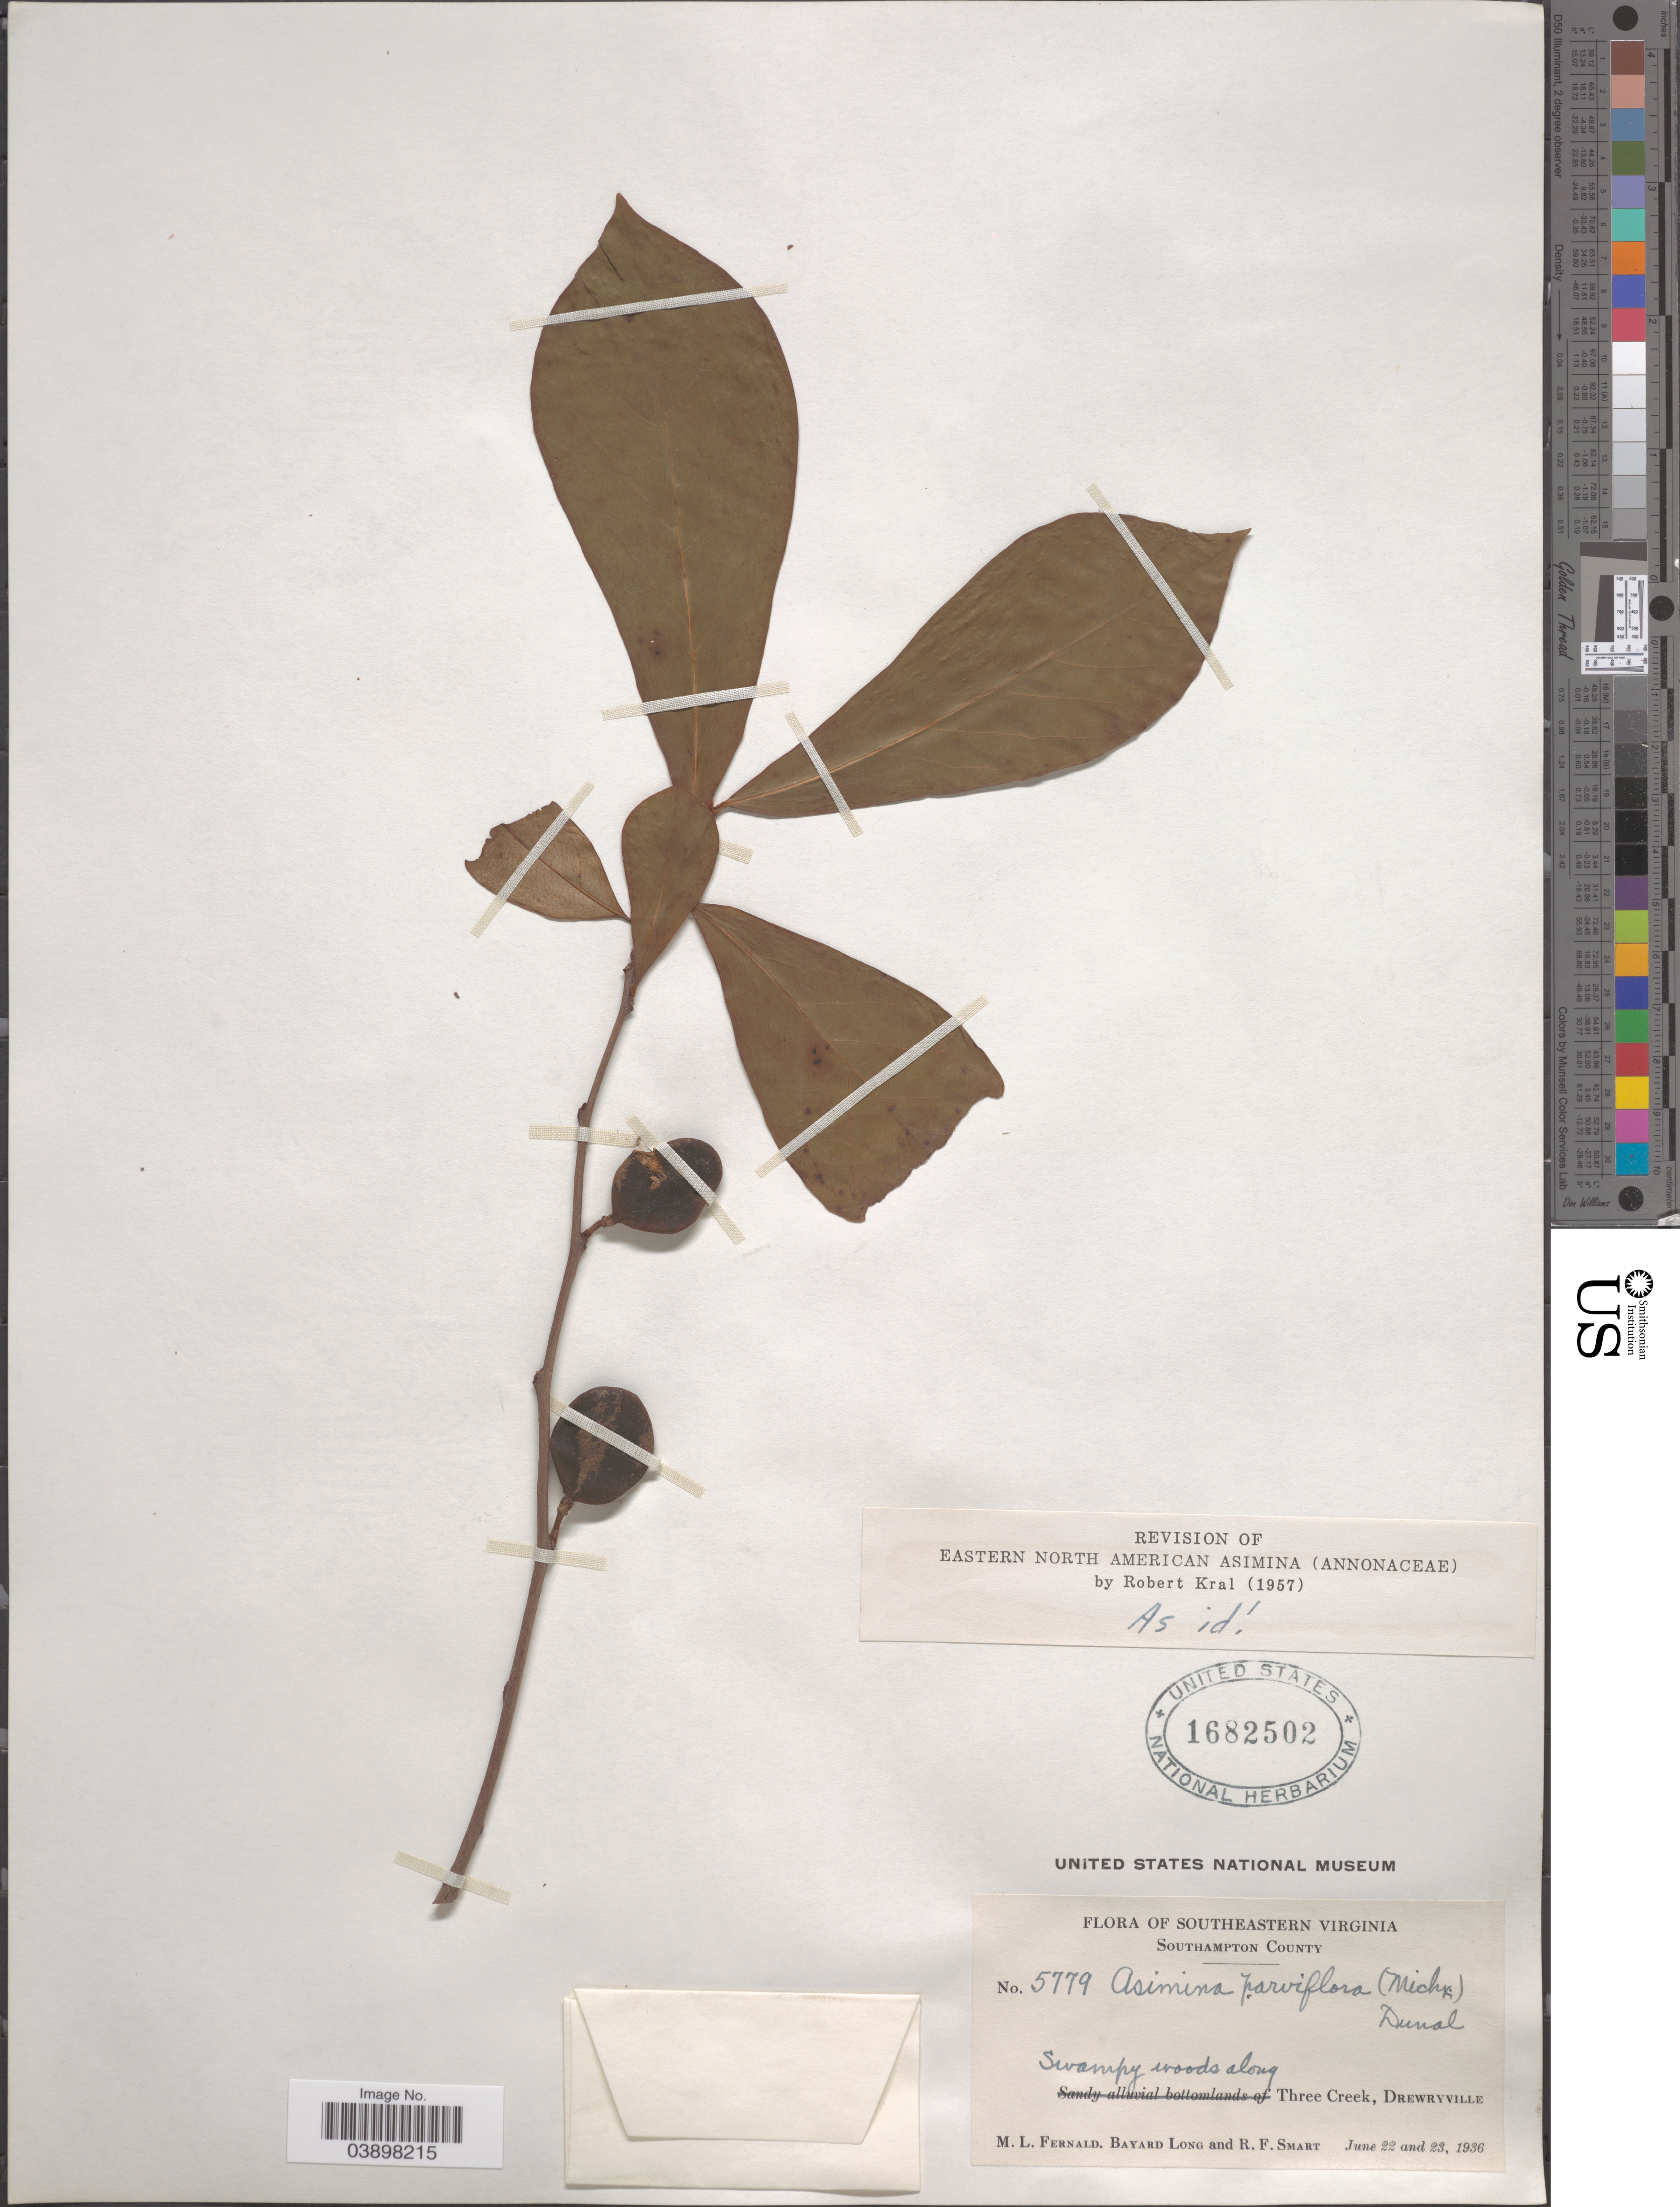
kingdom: Plantae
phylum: Tracheophyta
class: Magnoliopsida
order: Magnoliales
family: Annonaceae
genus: Asimina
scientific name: Asimina parviflora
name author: (Michx.) Dunal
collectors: M. L. Fernald, B. Long & R. Smart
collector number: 5779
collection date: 1936-06-22/1936-06-23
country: United States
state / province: Virginia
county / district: Southampton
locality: Southeastern Virginia. Southampton County. Along Three Creek, Drewryville.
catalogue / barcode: US 1682502